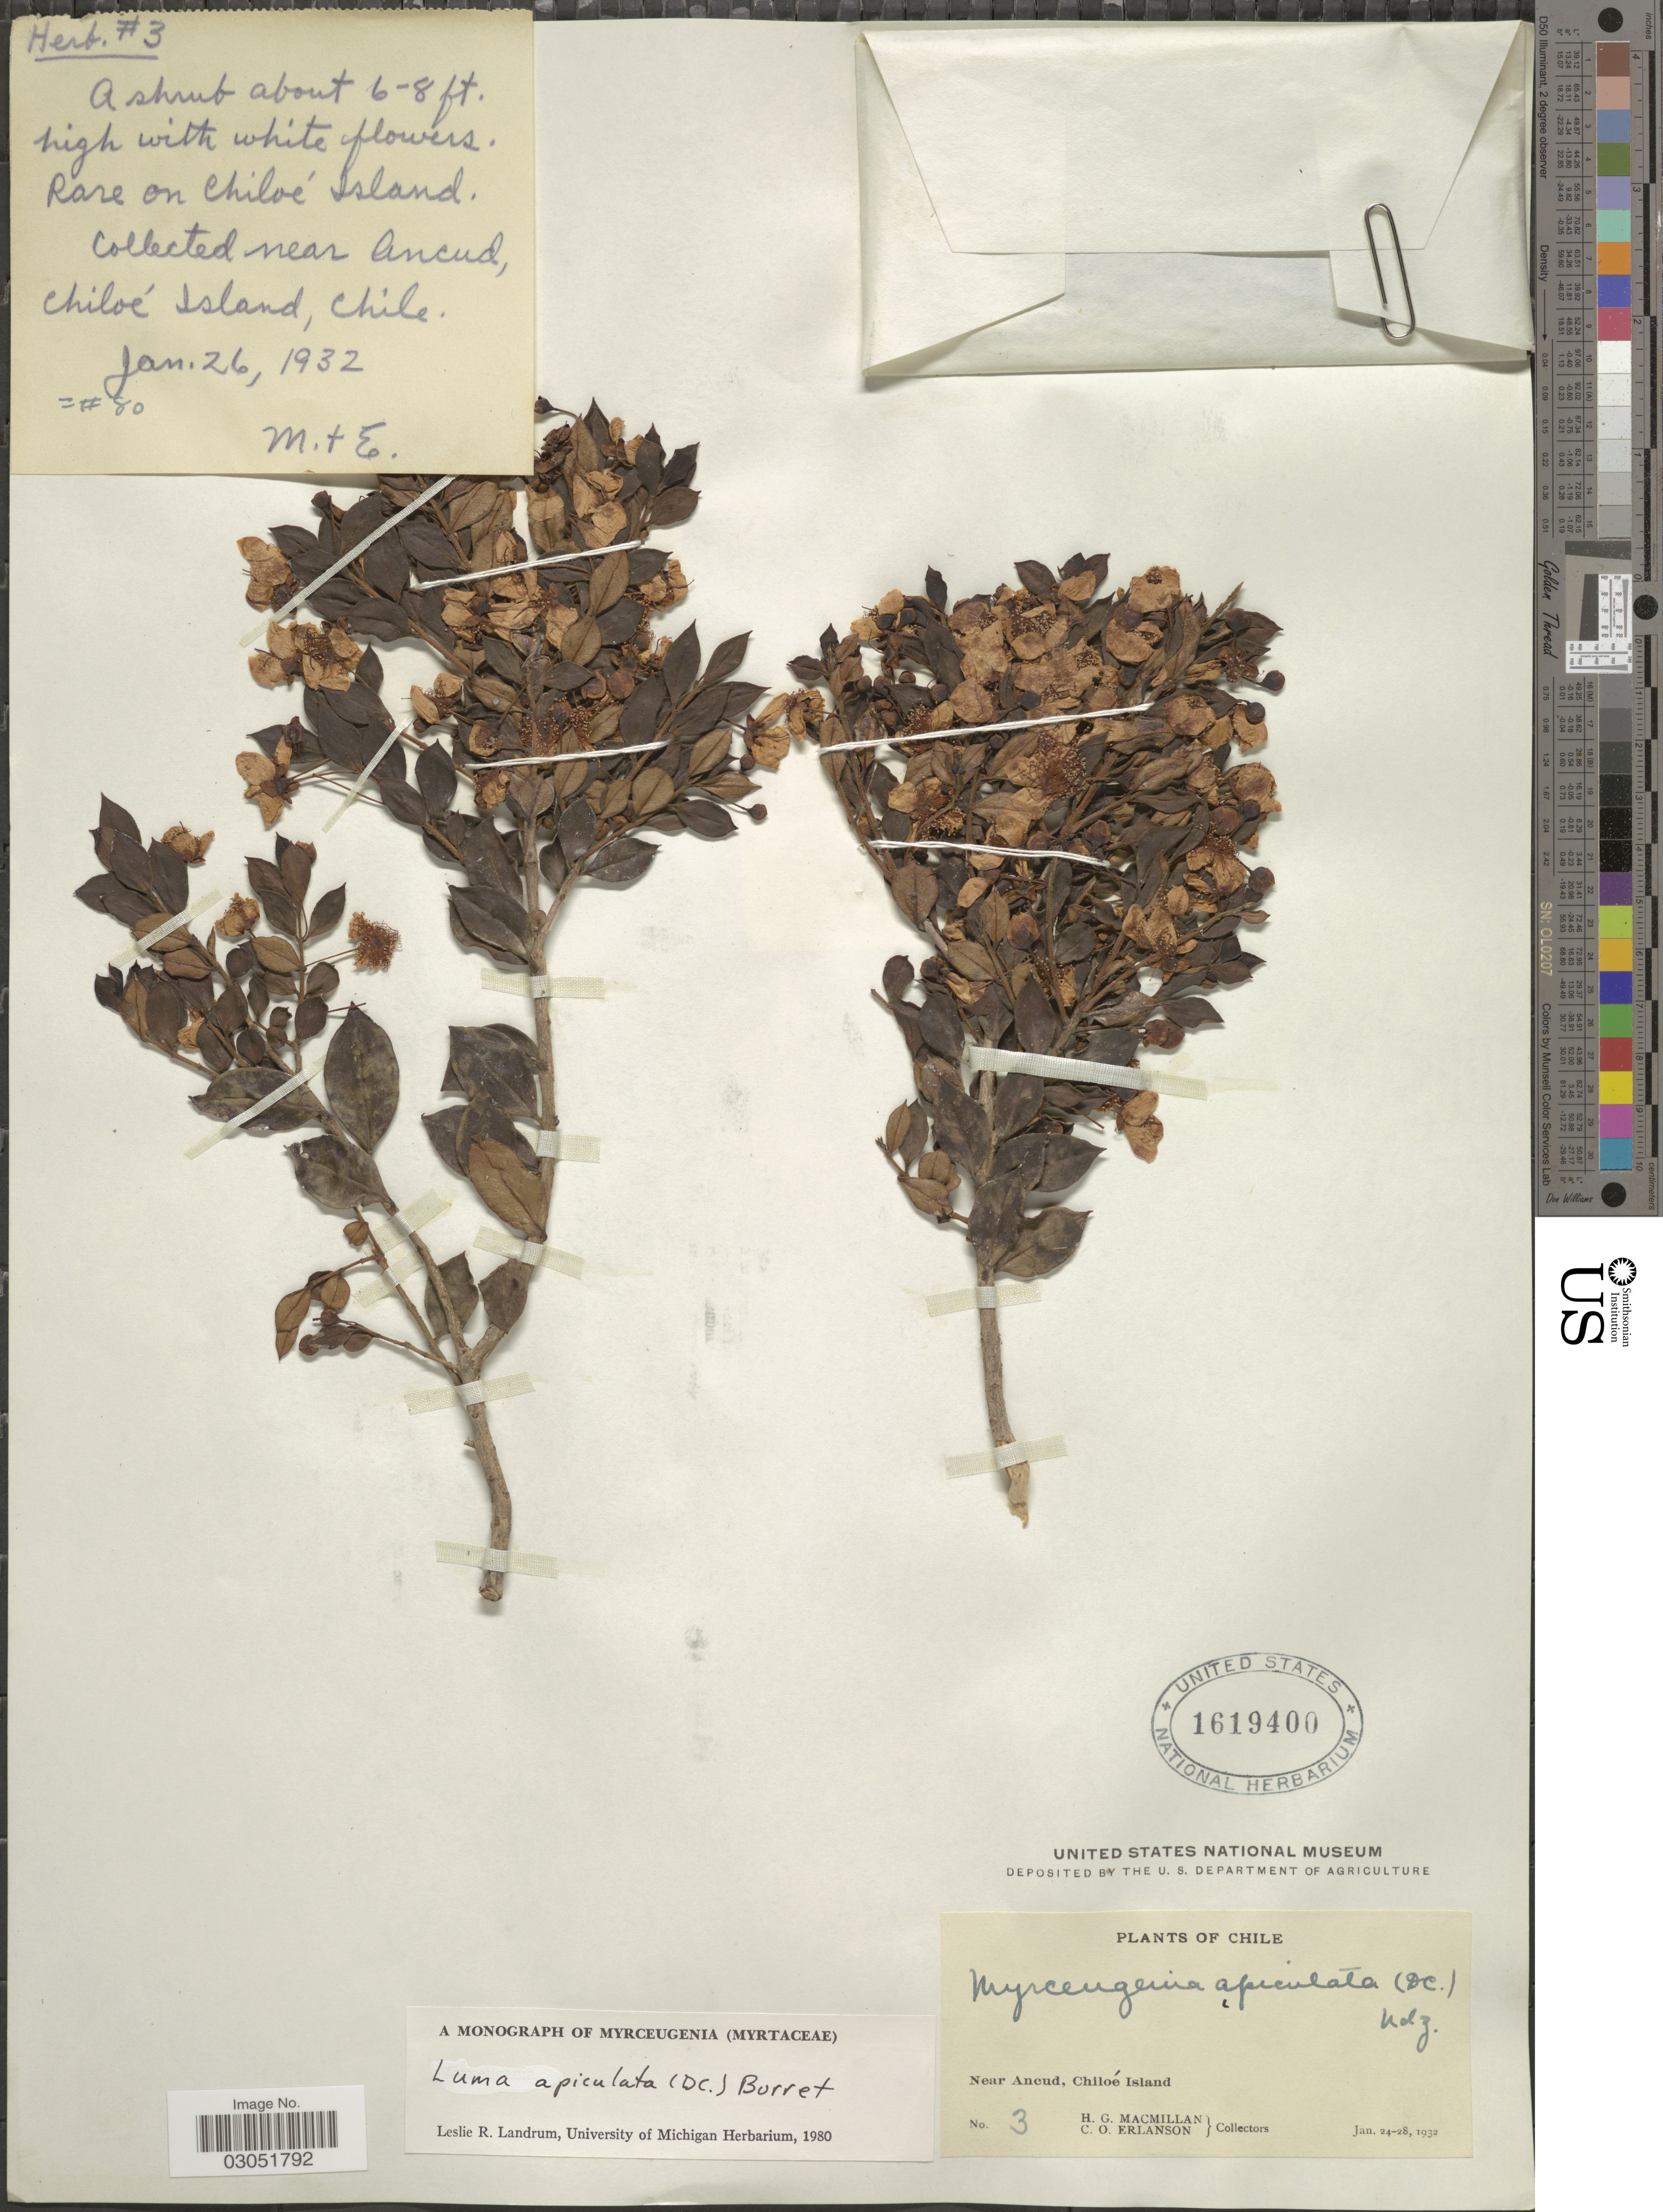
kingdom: Plantae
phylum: Tracheophyta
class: Magnoliopsida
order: Myrtales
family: Myrtaceae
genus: Luma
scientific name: Luma apiculata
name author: (DC.) Burret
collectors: H. MacMillan & C. O. Erlanson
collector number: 3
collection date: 1932-01-24/1932-01-28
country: Chile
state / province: Arica y Parinacota (XV)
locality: Rare on Chiloé Island, near Ancud, Chiloé Island.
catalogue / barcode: US 1619400